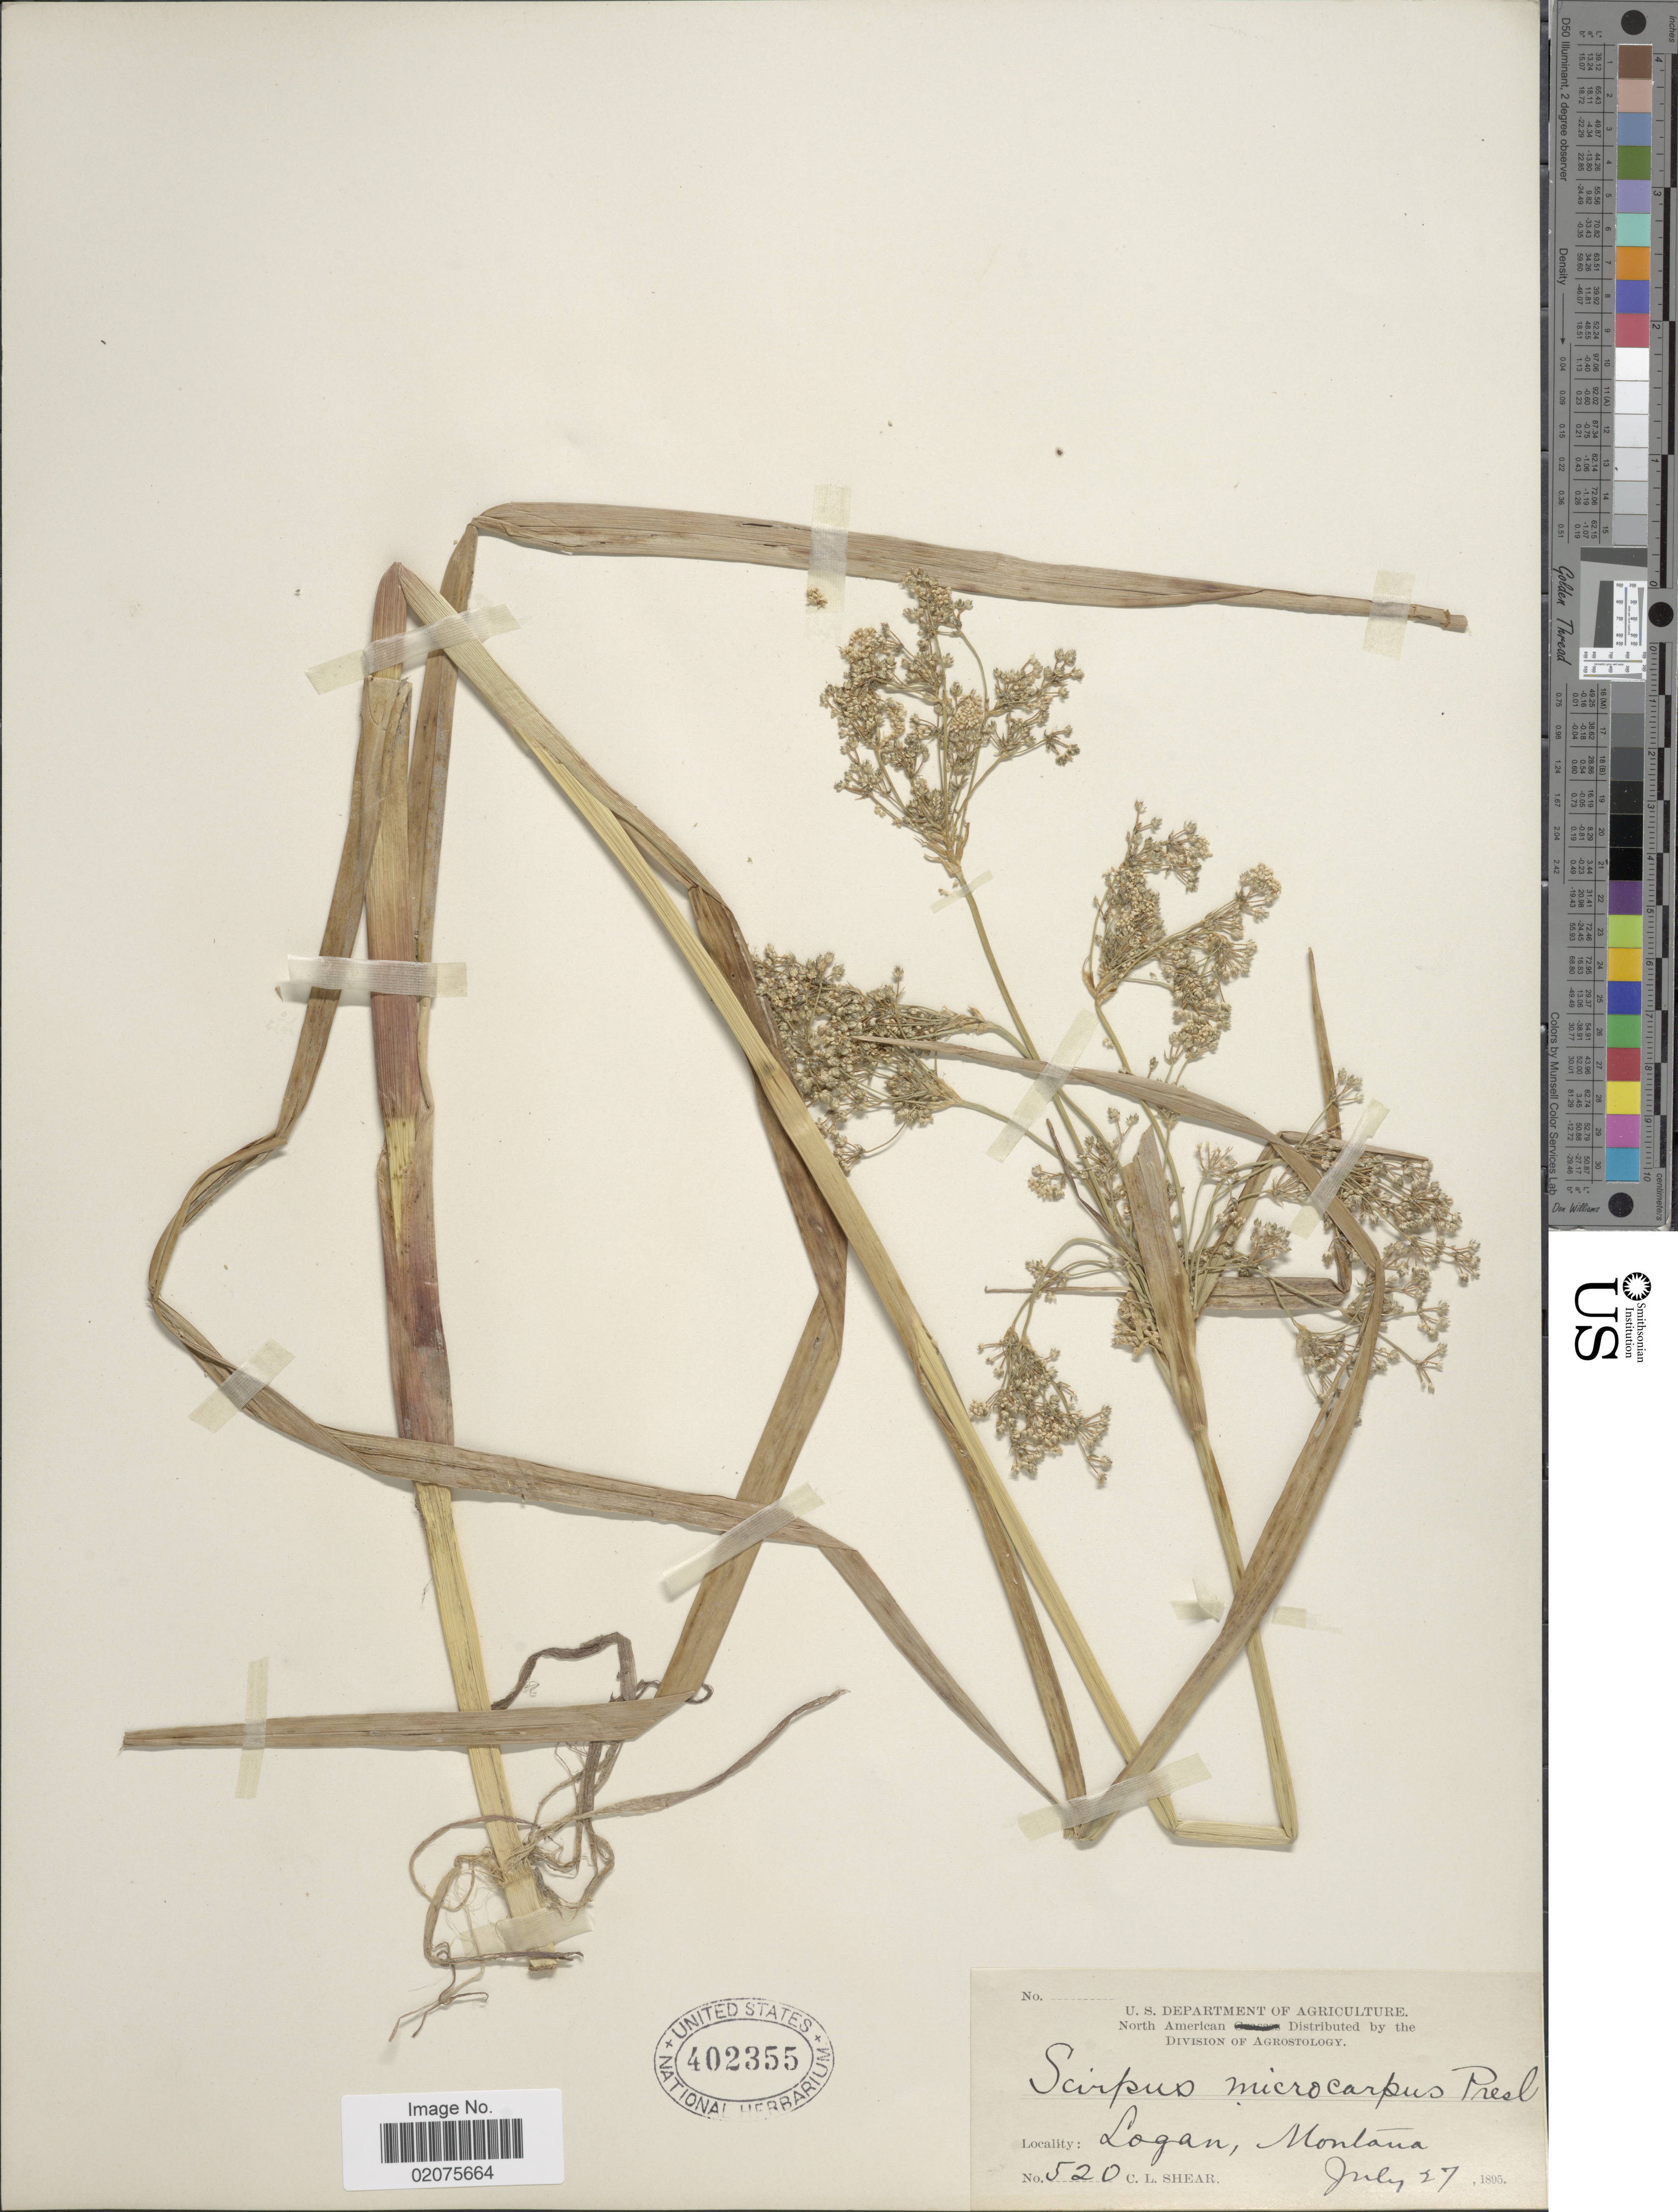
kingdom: Plantae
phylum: Tracheophyta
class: Liliopsida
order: Poales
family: Cyperaceae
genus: Scirpus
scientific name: Scirpus microcarpus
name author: J. Presl & C. Presl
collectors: C. L. Shear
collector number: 520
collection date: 1895-07-27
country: United States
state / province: Montana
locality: Logan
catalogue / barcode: US 402355